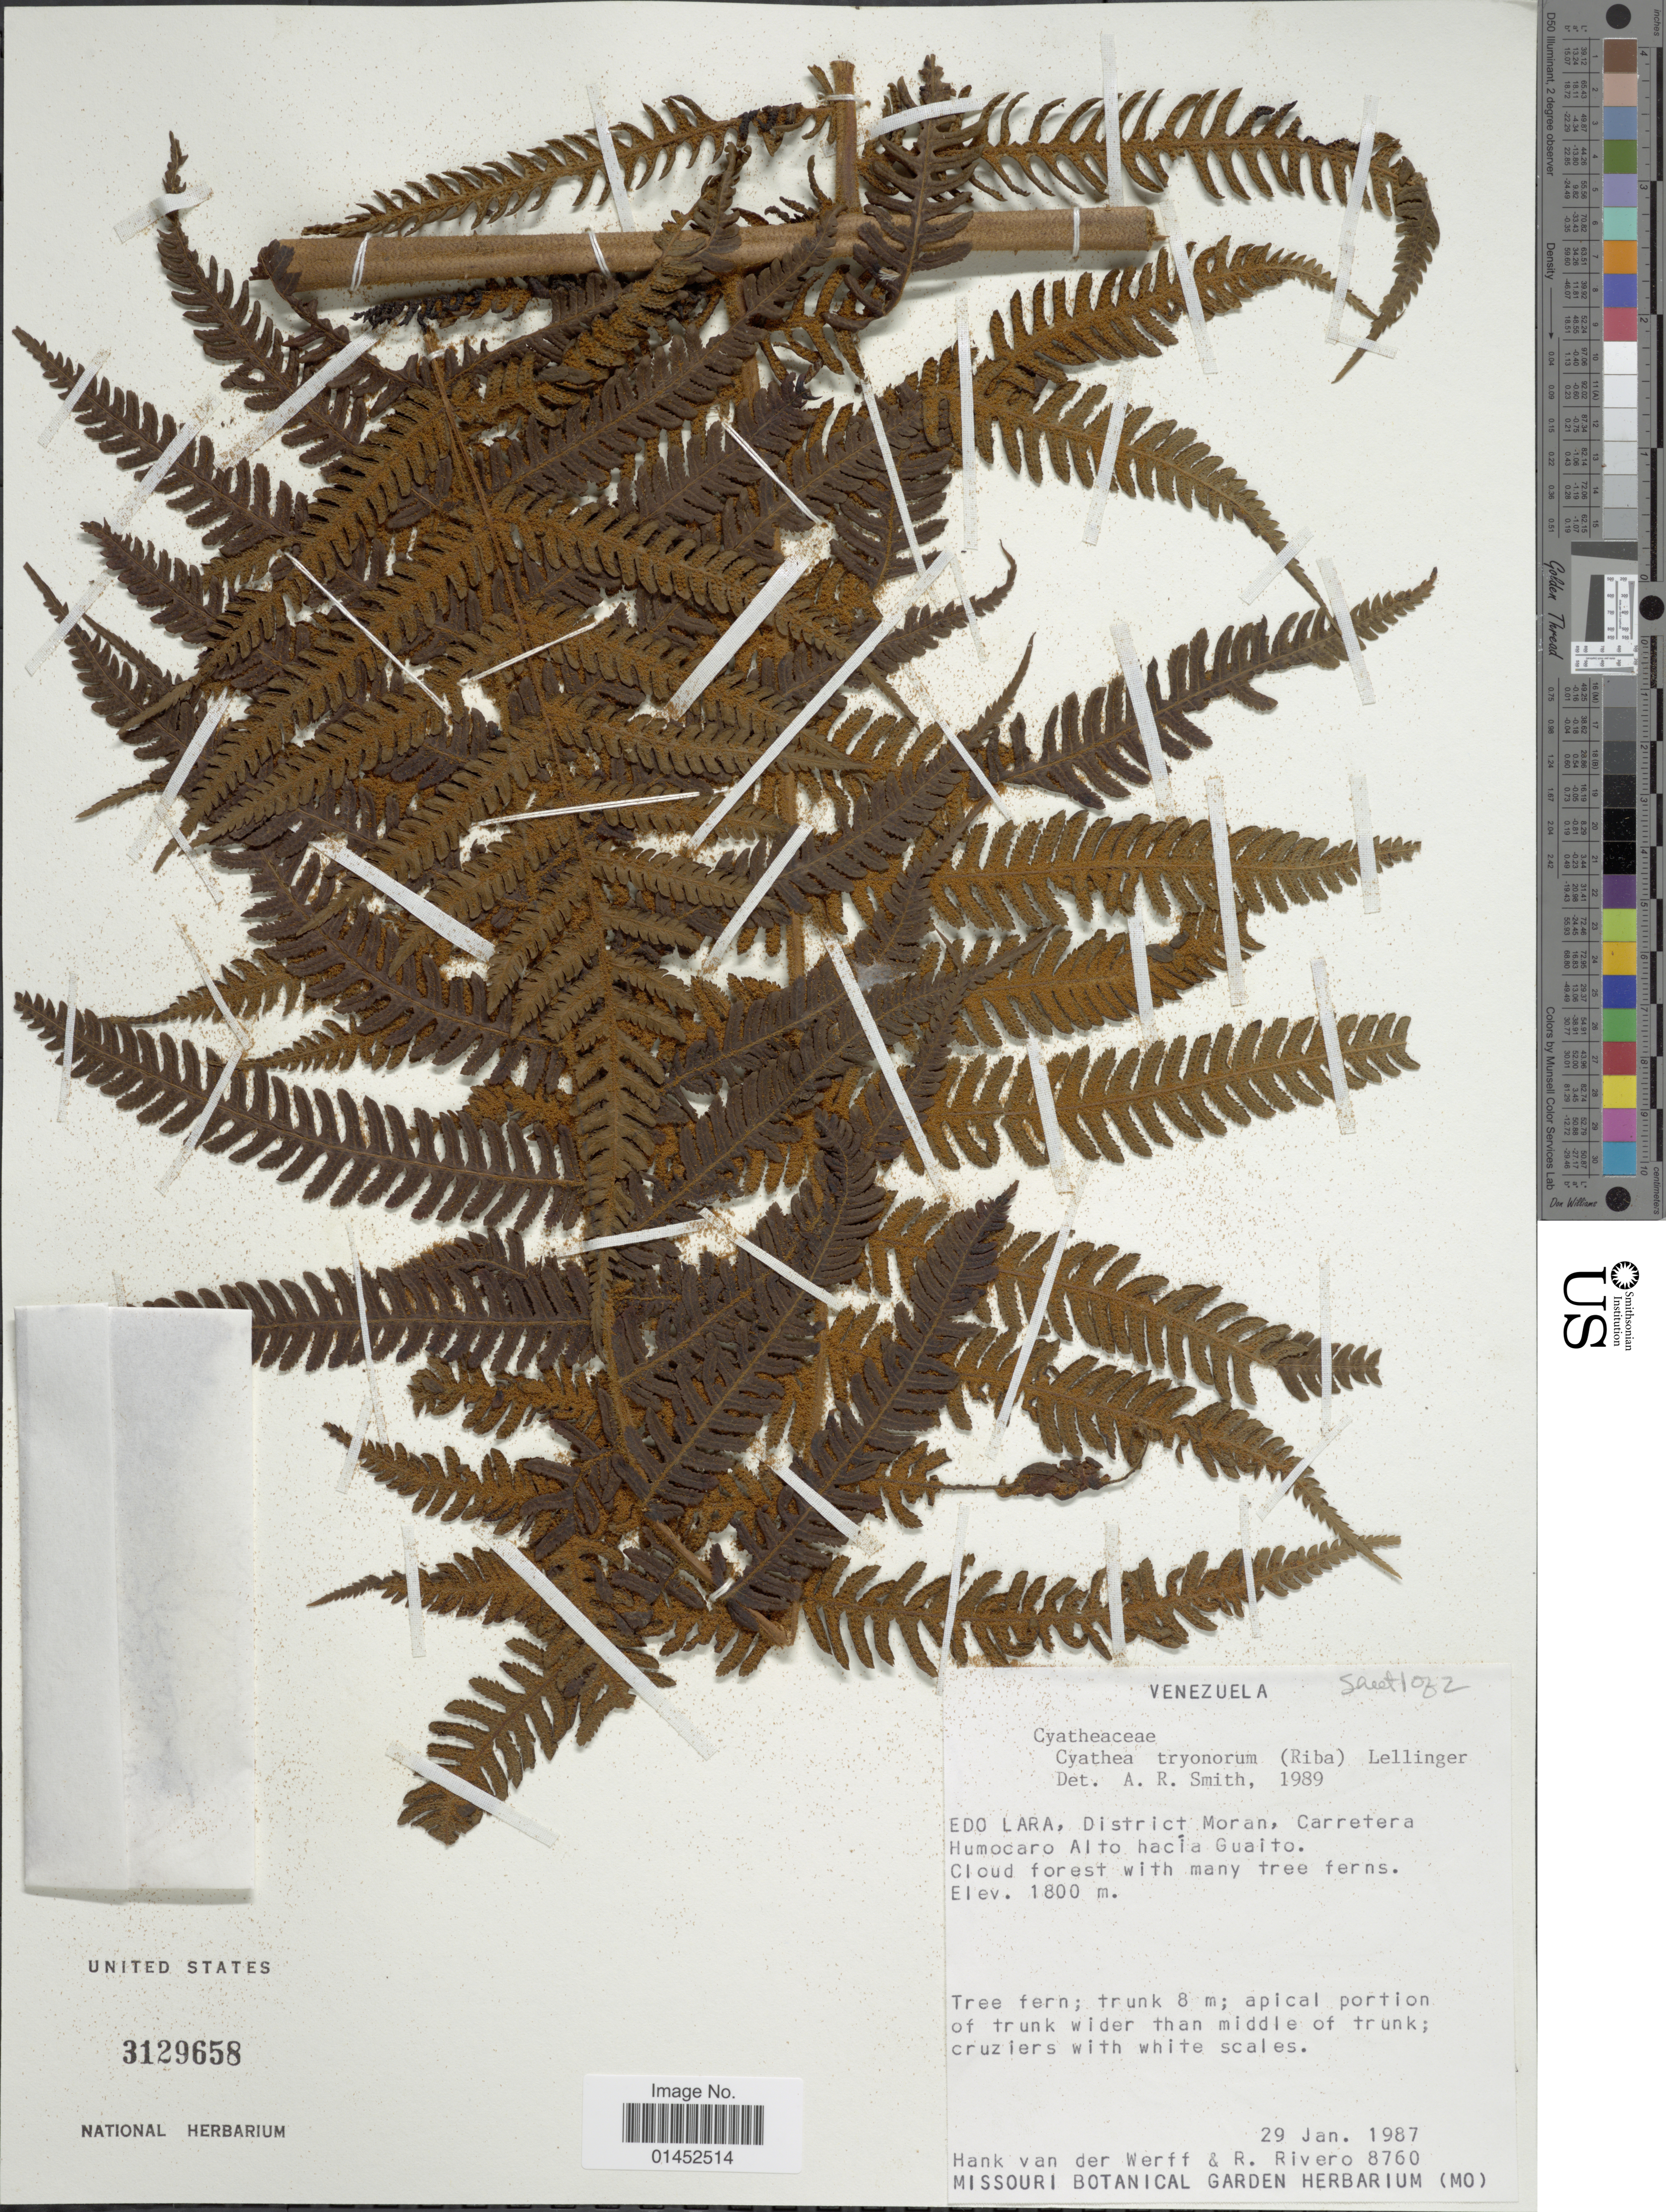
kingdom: Plantae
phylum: Tracheophyta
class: Polypodiopsida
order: Cyatheales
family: Cyatheaceae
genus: Cyathea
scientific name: Cyathea pungens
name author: (Willd.) Domin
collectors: H. van der Werff & R. Rivero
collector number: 8760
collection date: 1987-01-29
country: Venezuela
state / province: Lara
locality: Edo Lara, District Moran, Carretera Humocaro Alto hacia Guaito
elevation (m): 1800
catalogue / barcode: US 3129658